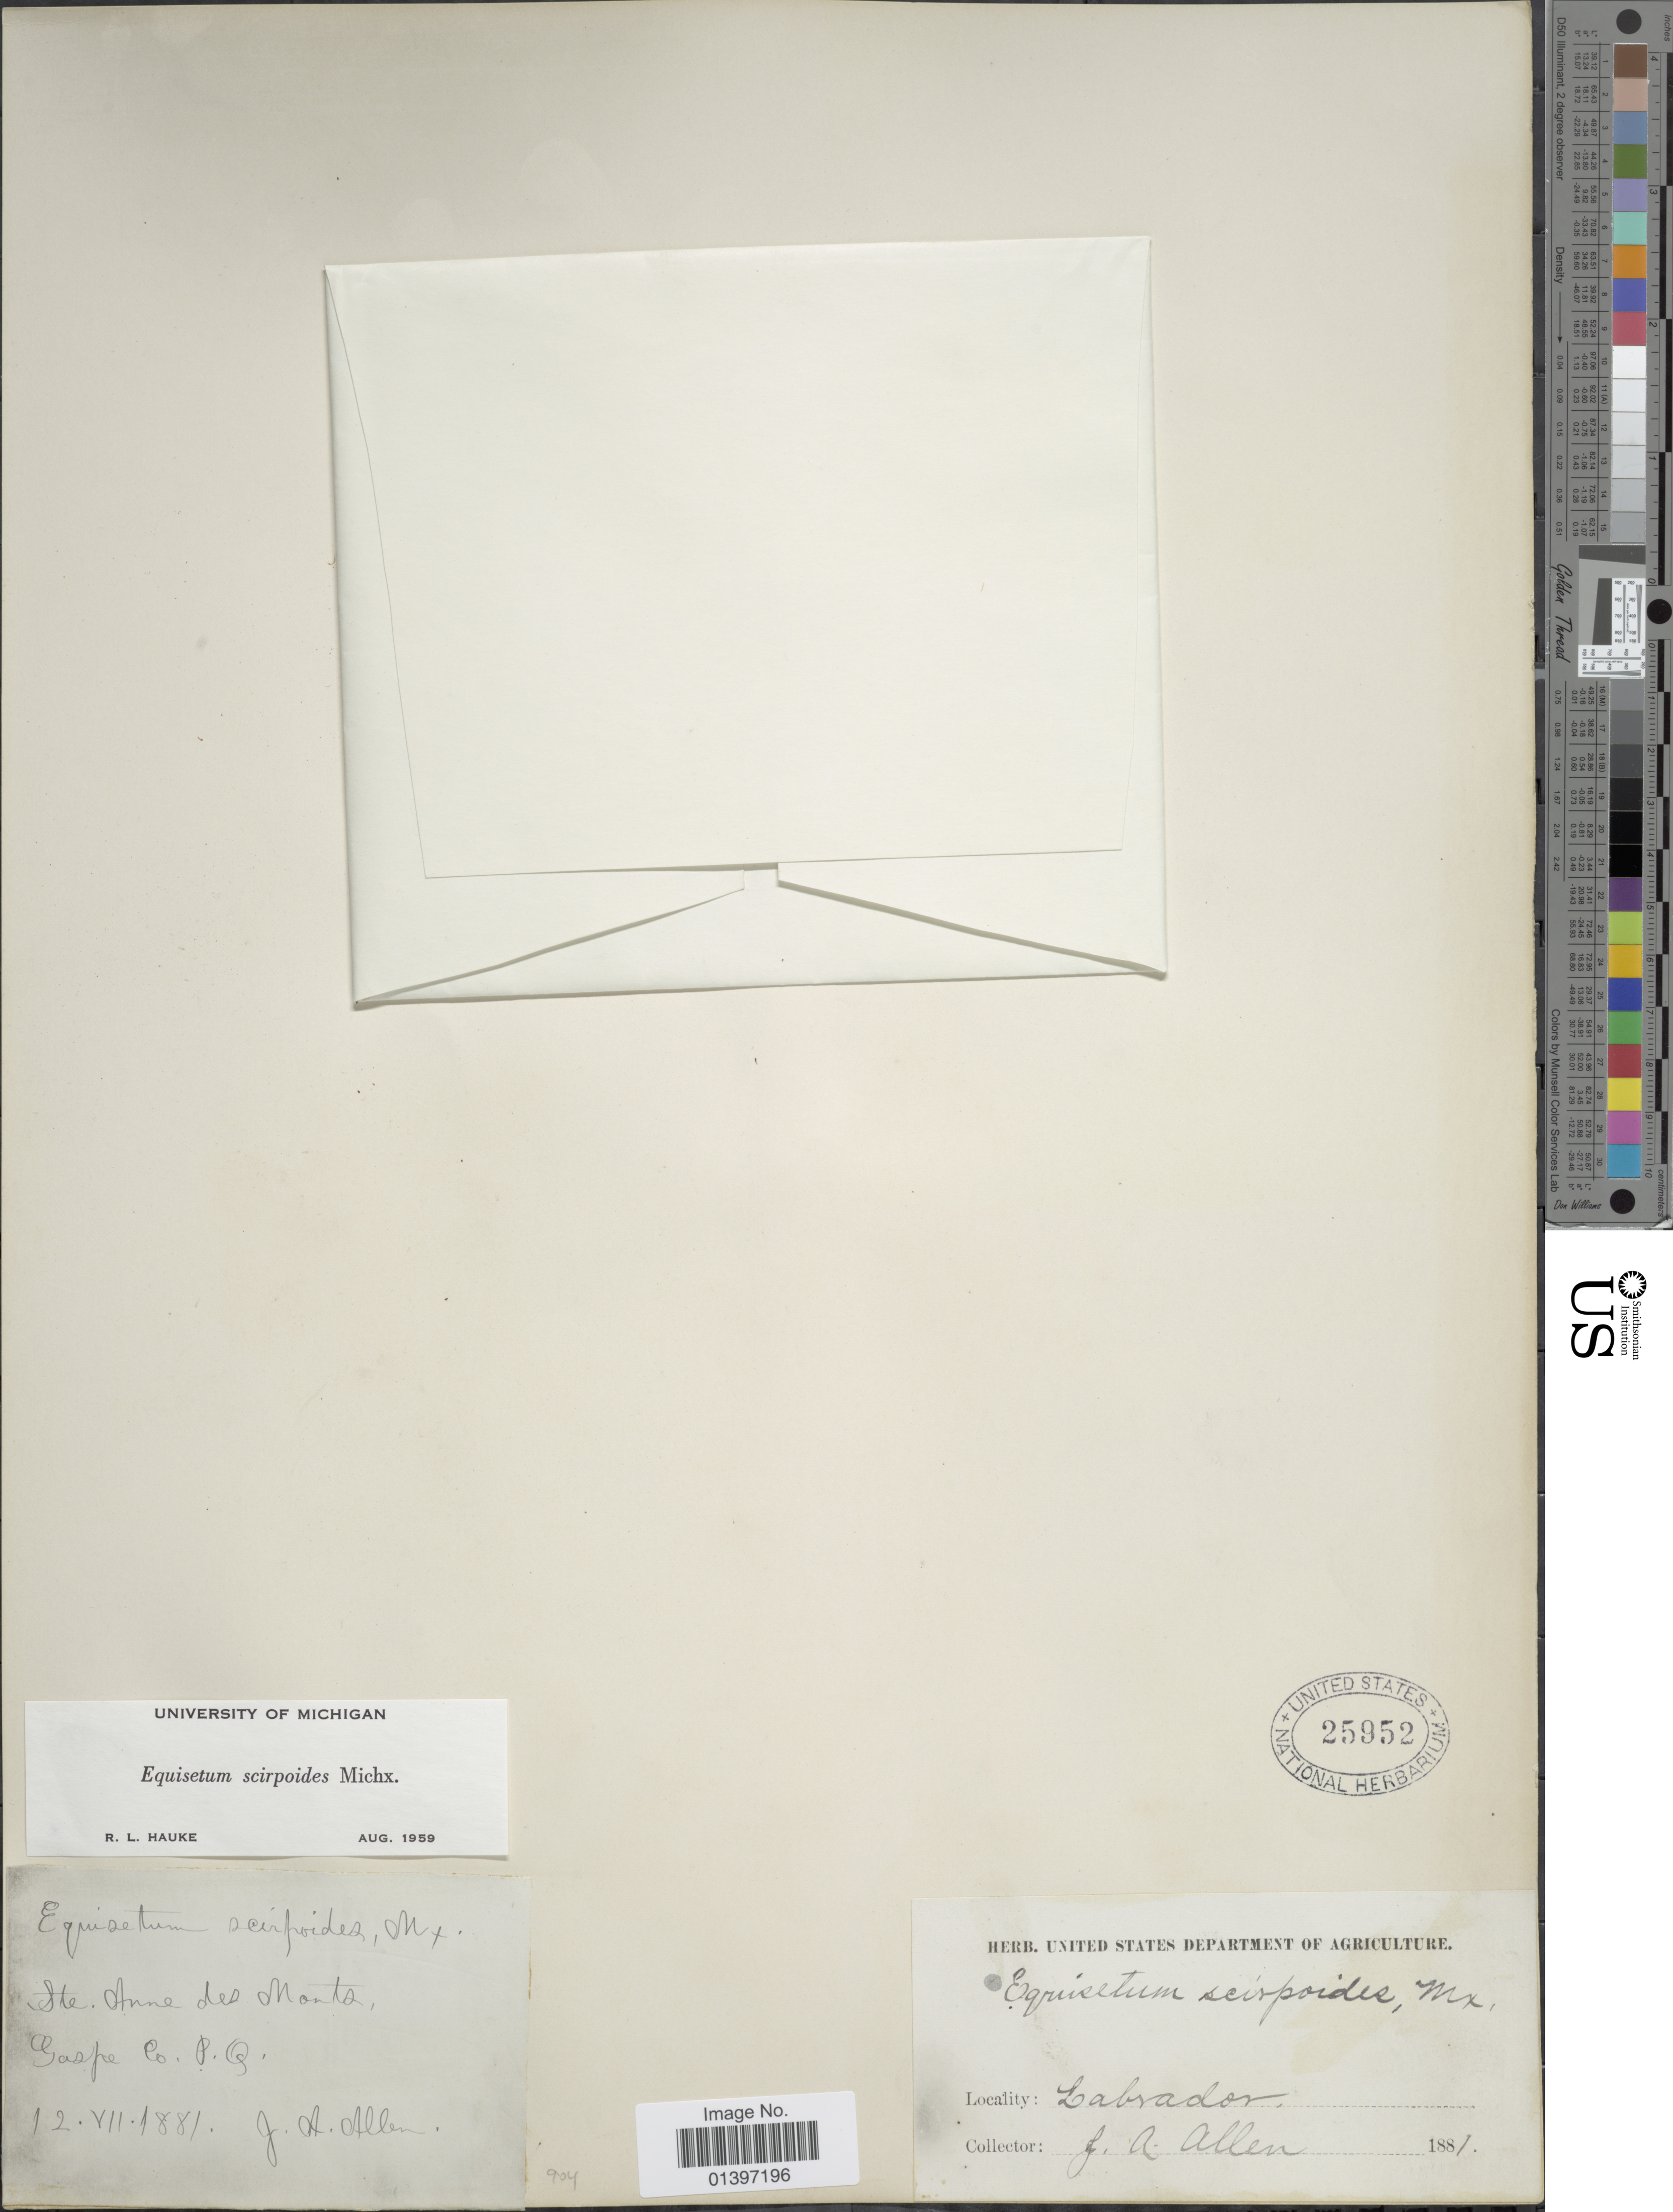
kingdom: Plantae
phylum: Tracheophyta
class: Polypodiopsida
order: Equisetales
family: Equisetaceae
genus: Equisetum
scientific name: Equisetum scirpoides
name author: Michx.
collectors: G. Allen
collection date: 1881-07-12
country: Canada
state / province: Quebec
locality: Ste. Anne des Monts, Gaspe Co. P.Q.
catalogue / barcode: US 25952